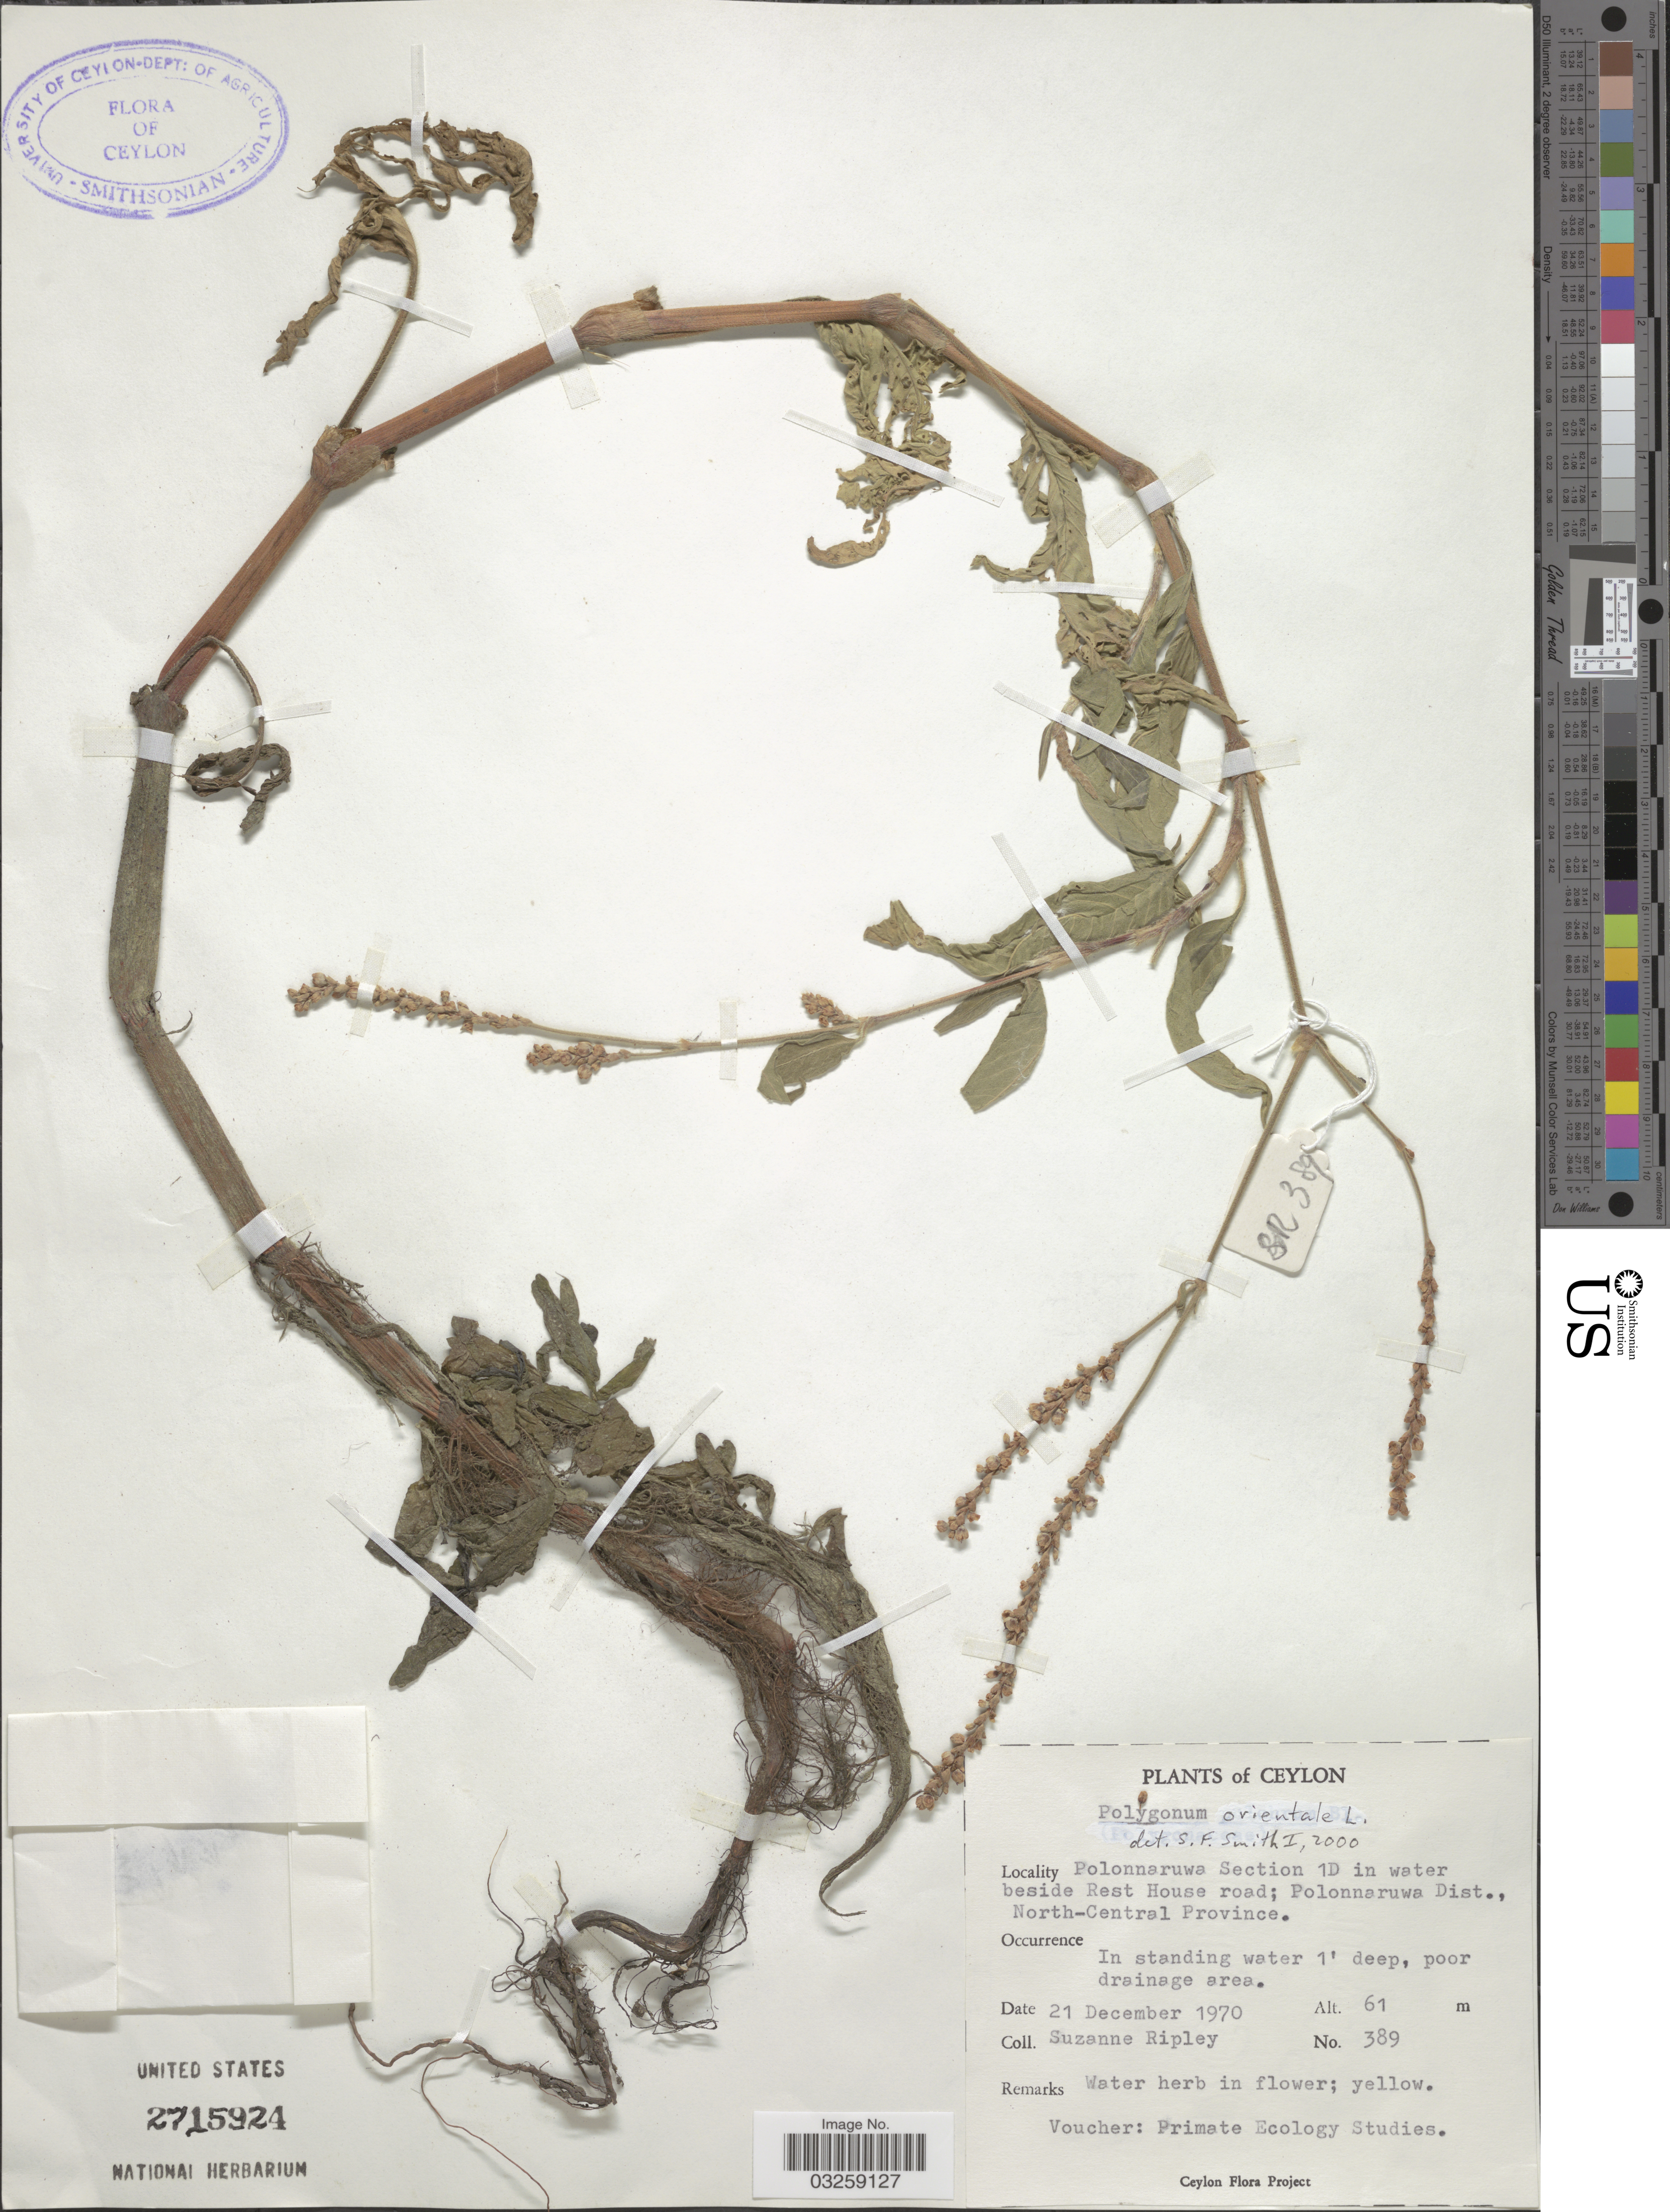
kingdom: Plantae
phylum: Tracheophyta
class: Magnoliopsida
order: Caryophyllales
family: Polygonaceae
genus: Polygonum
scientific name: Polygonum orientale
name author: L.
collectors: S. Ripley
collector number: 389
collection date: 1970-12-21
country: Sri Lanka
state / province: North Central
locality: Polonnaruwa Section 1D in water beside Rest House road; Polonnaruwa Dist.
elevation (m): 61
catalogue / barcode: US 2715924